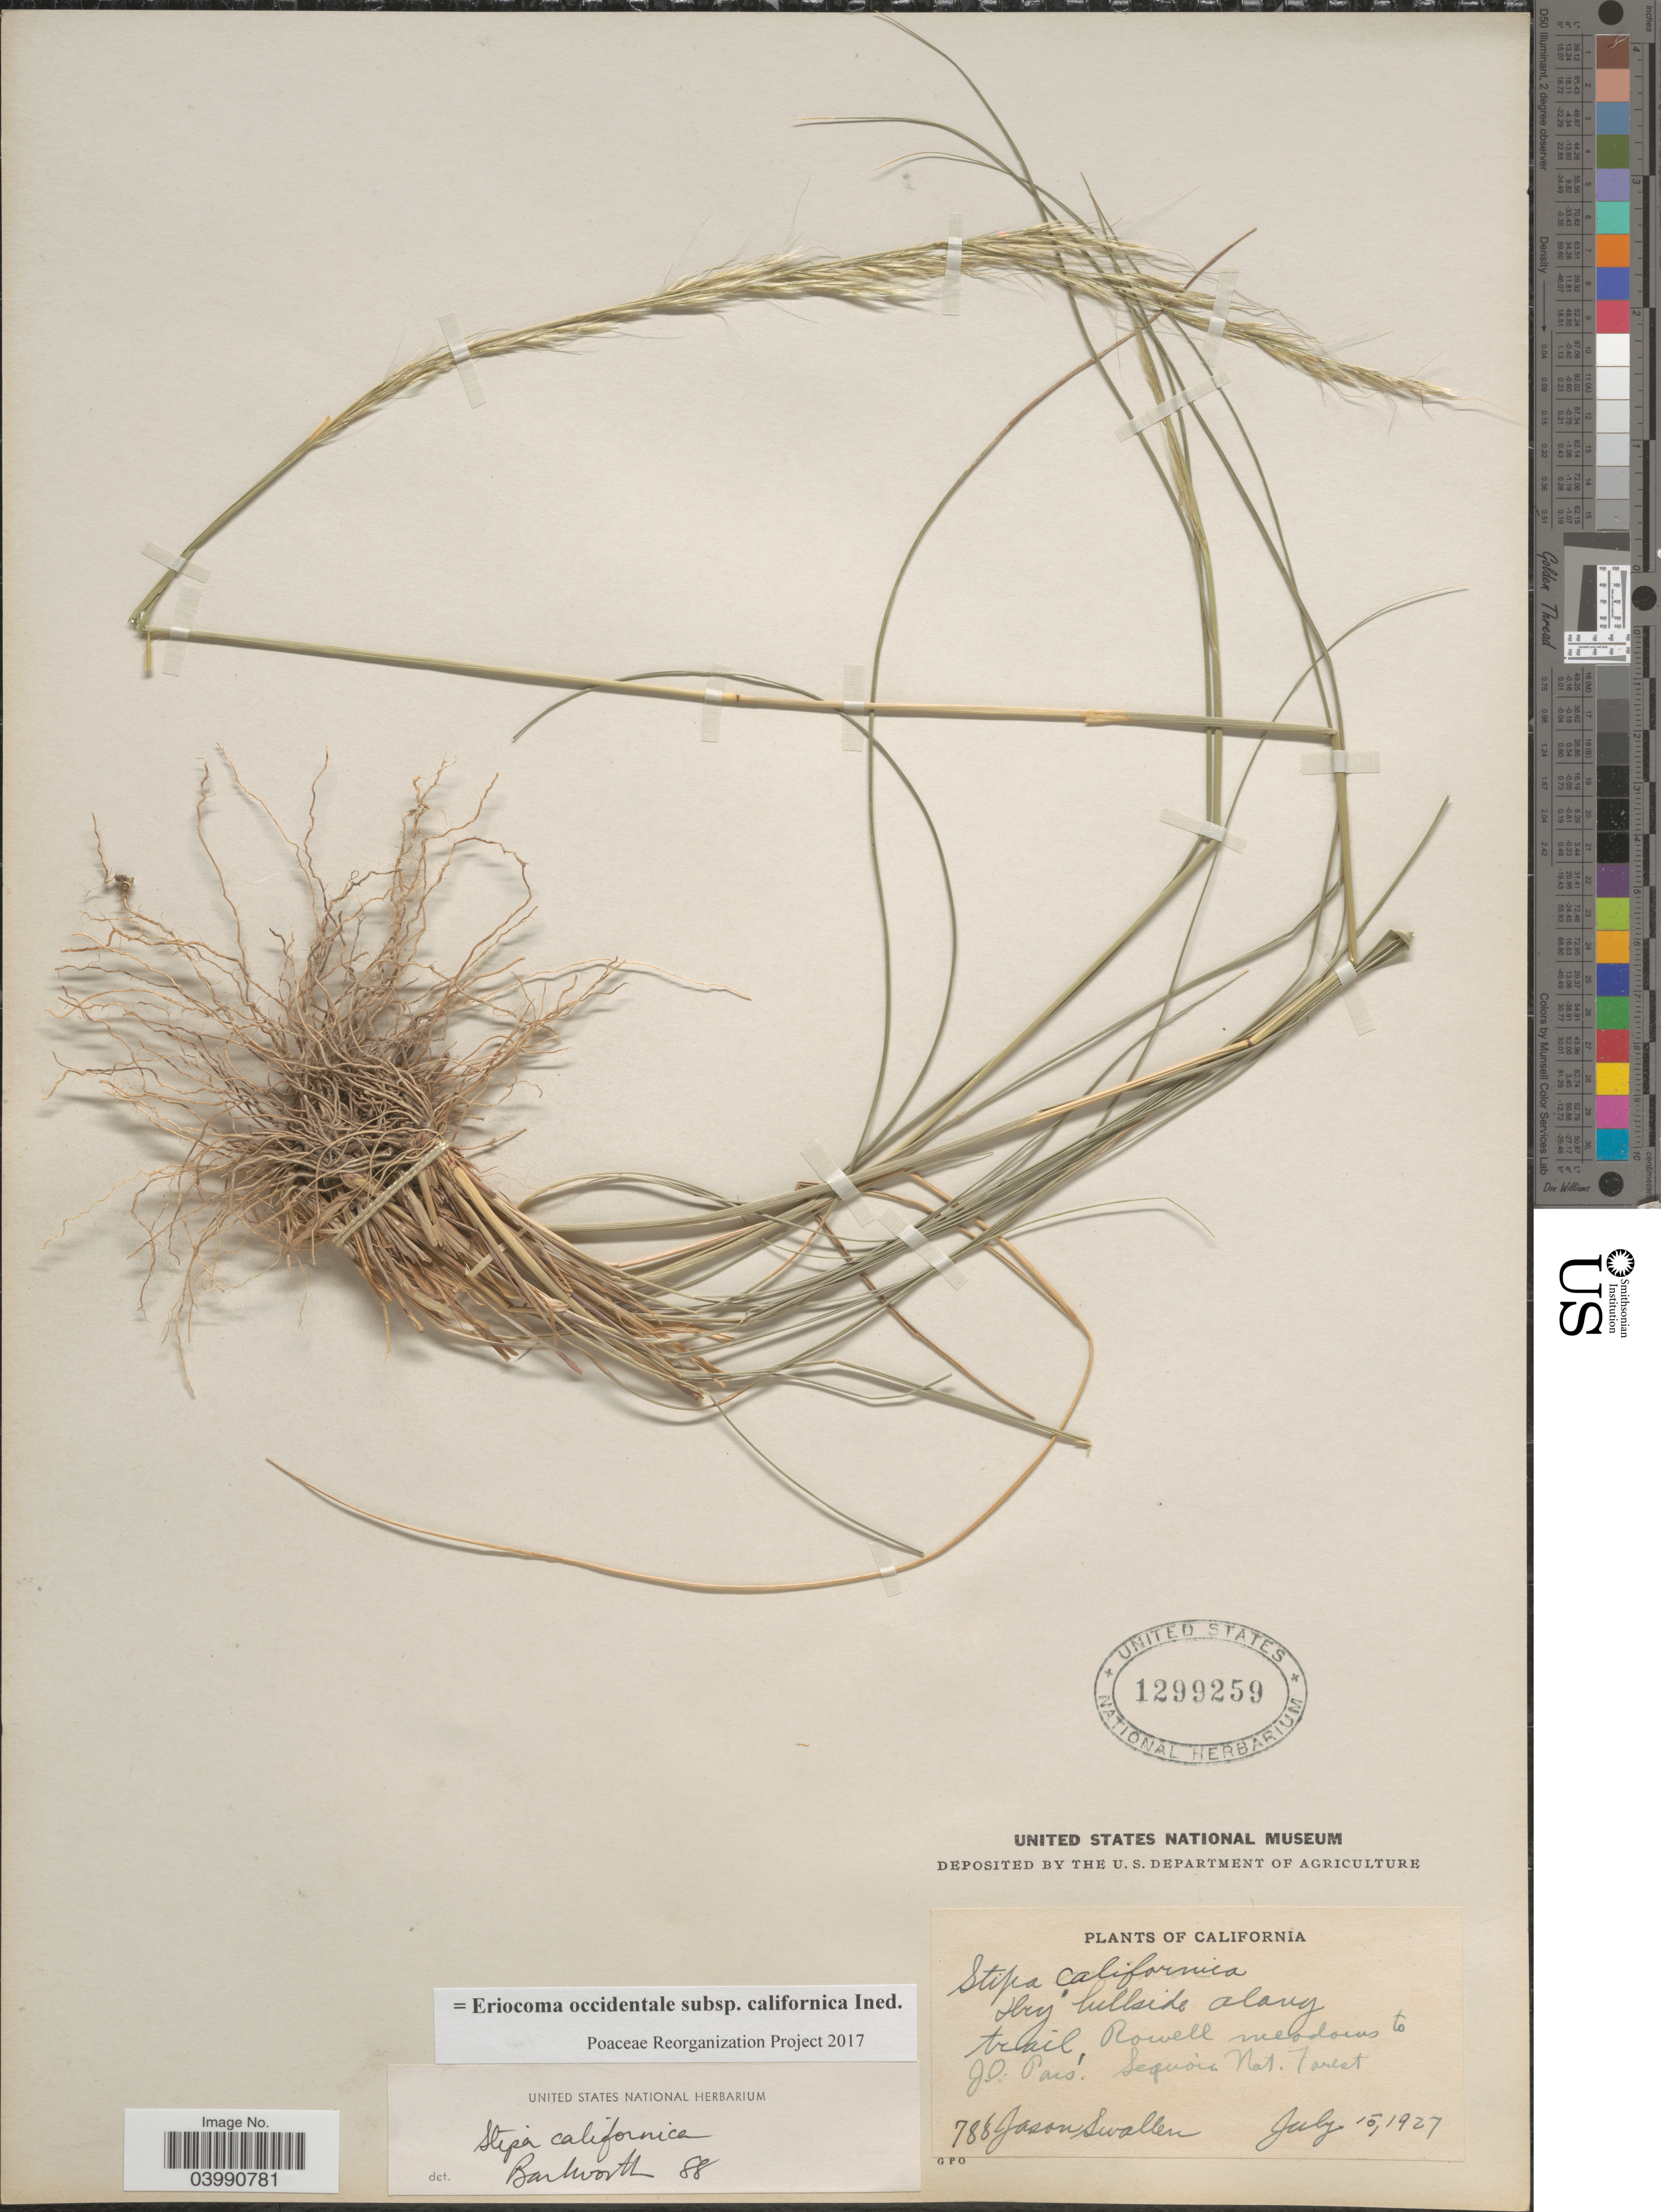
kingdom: Plantae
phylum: Tracheophyta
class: Liliopsida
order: Poales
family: Poaceae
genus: Eriocoma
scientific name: Eriocoma occidentalis subsp. californica ined.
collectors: J. R. Swallen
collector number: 788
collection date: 1927-07-15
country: United States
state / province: California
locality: Dry hillside along trail, Rowell meadows to J.O. Pass. Sequoia Nat. Forest.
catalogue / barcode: US 1299259